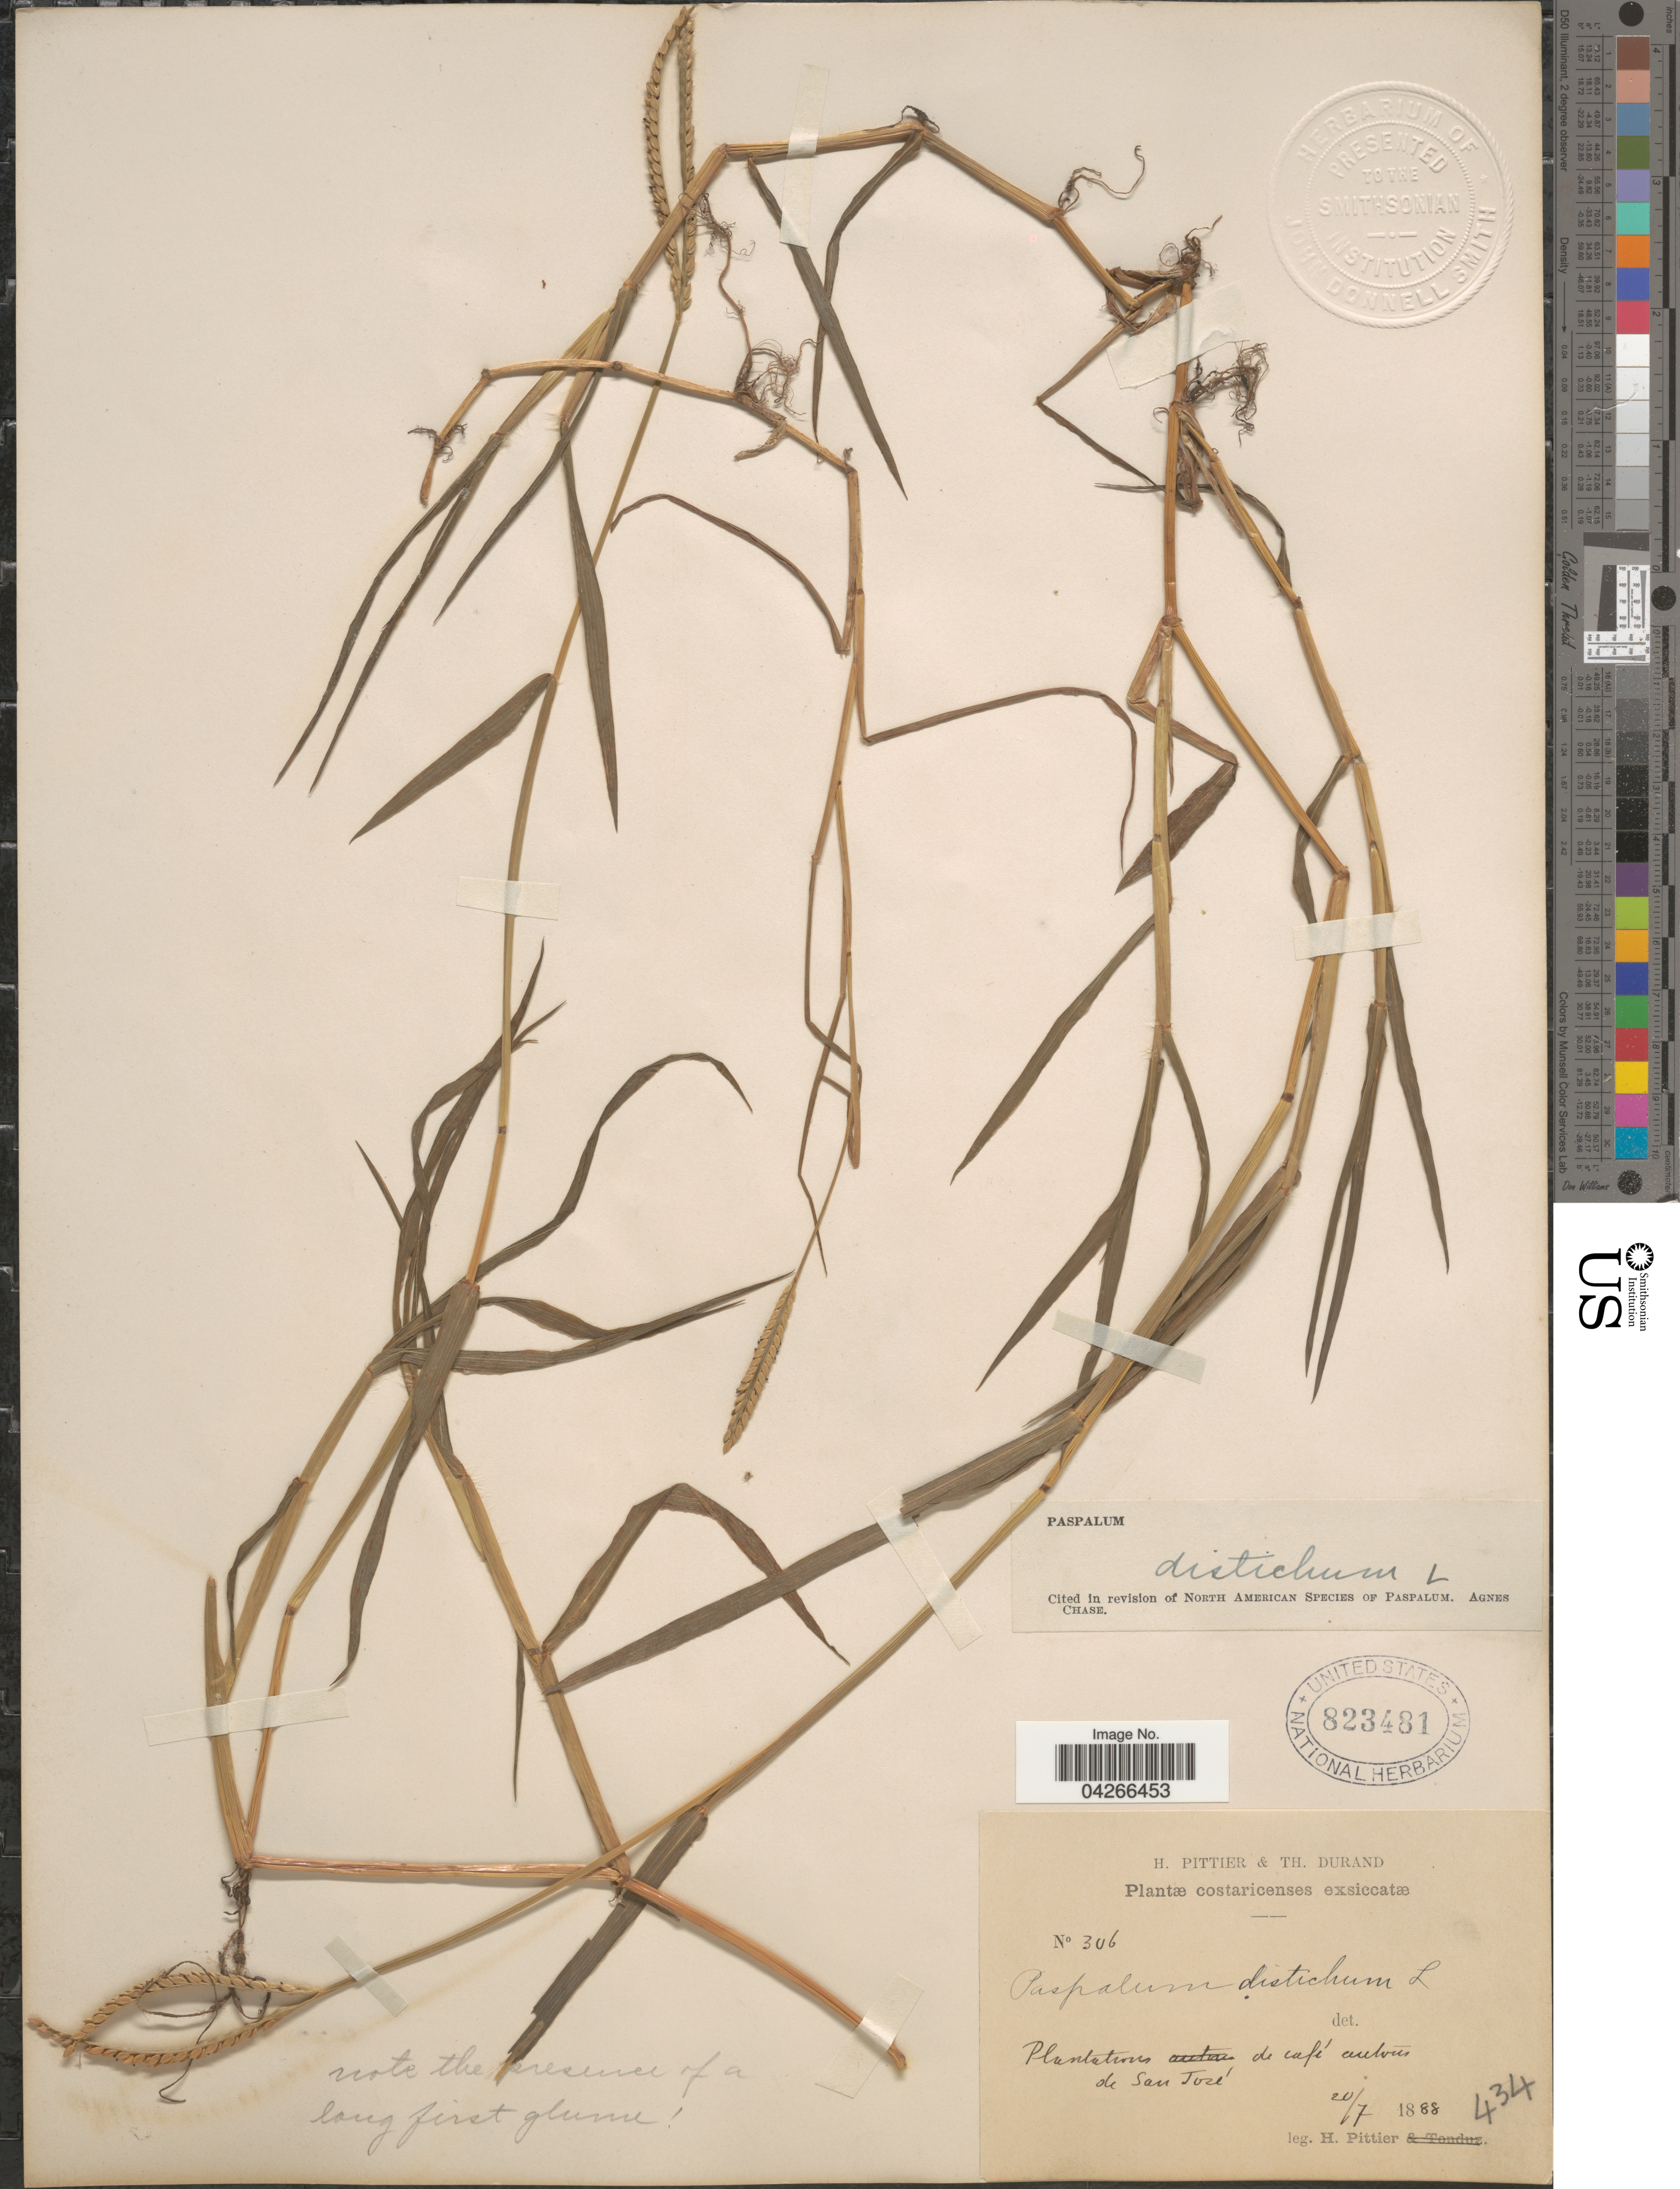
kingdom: Plantae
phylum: Tracheophyta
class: Liliopsida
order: Poales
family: Poaceae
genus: Paspalum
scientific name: Paspalum distichum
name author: L.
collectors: H. F. Pittier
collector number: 306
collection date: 1888-07-20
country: Costa Rica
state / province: San José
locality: Plantations de café enbons de San José.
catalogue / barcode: US 823481